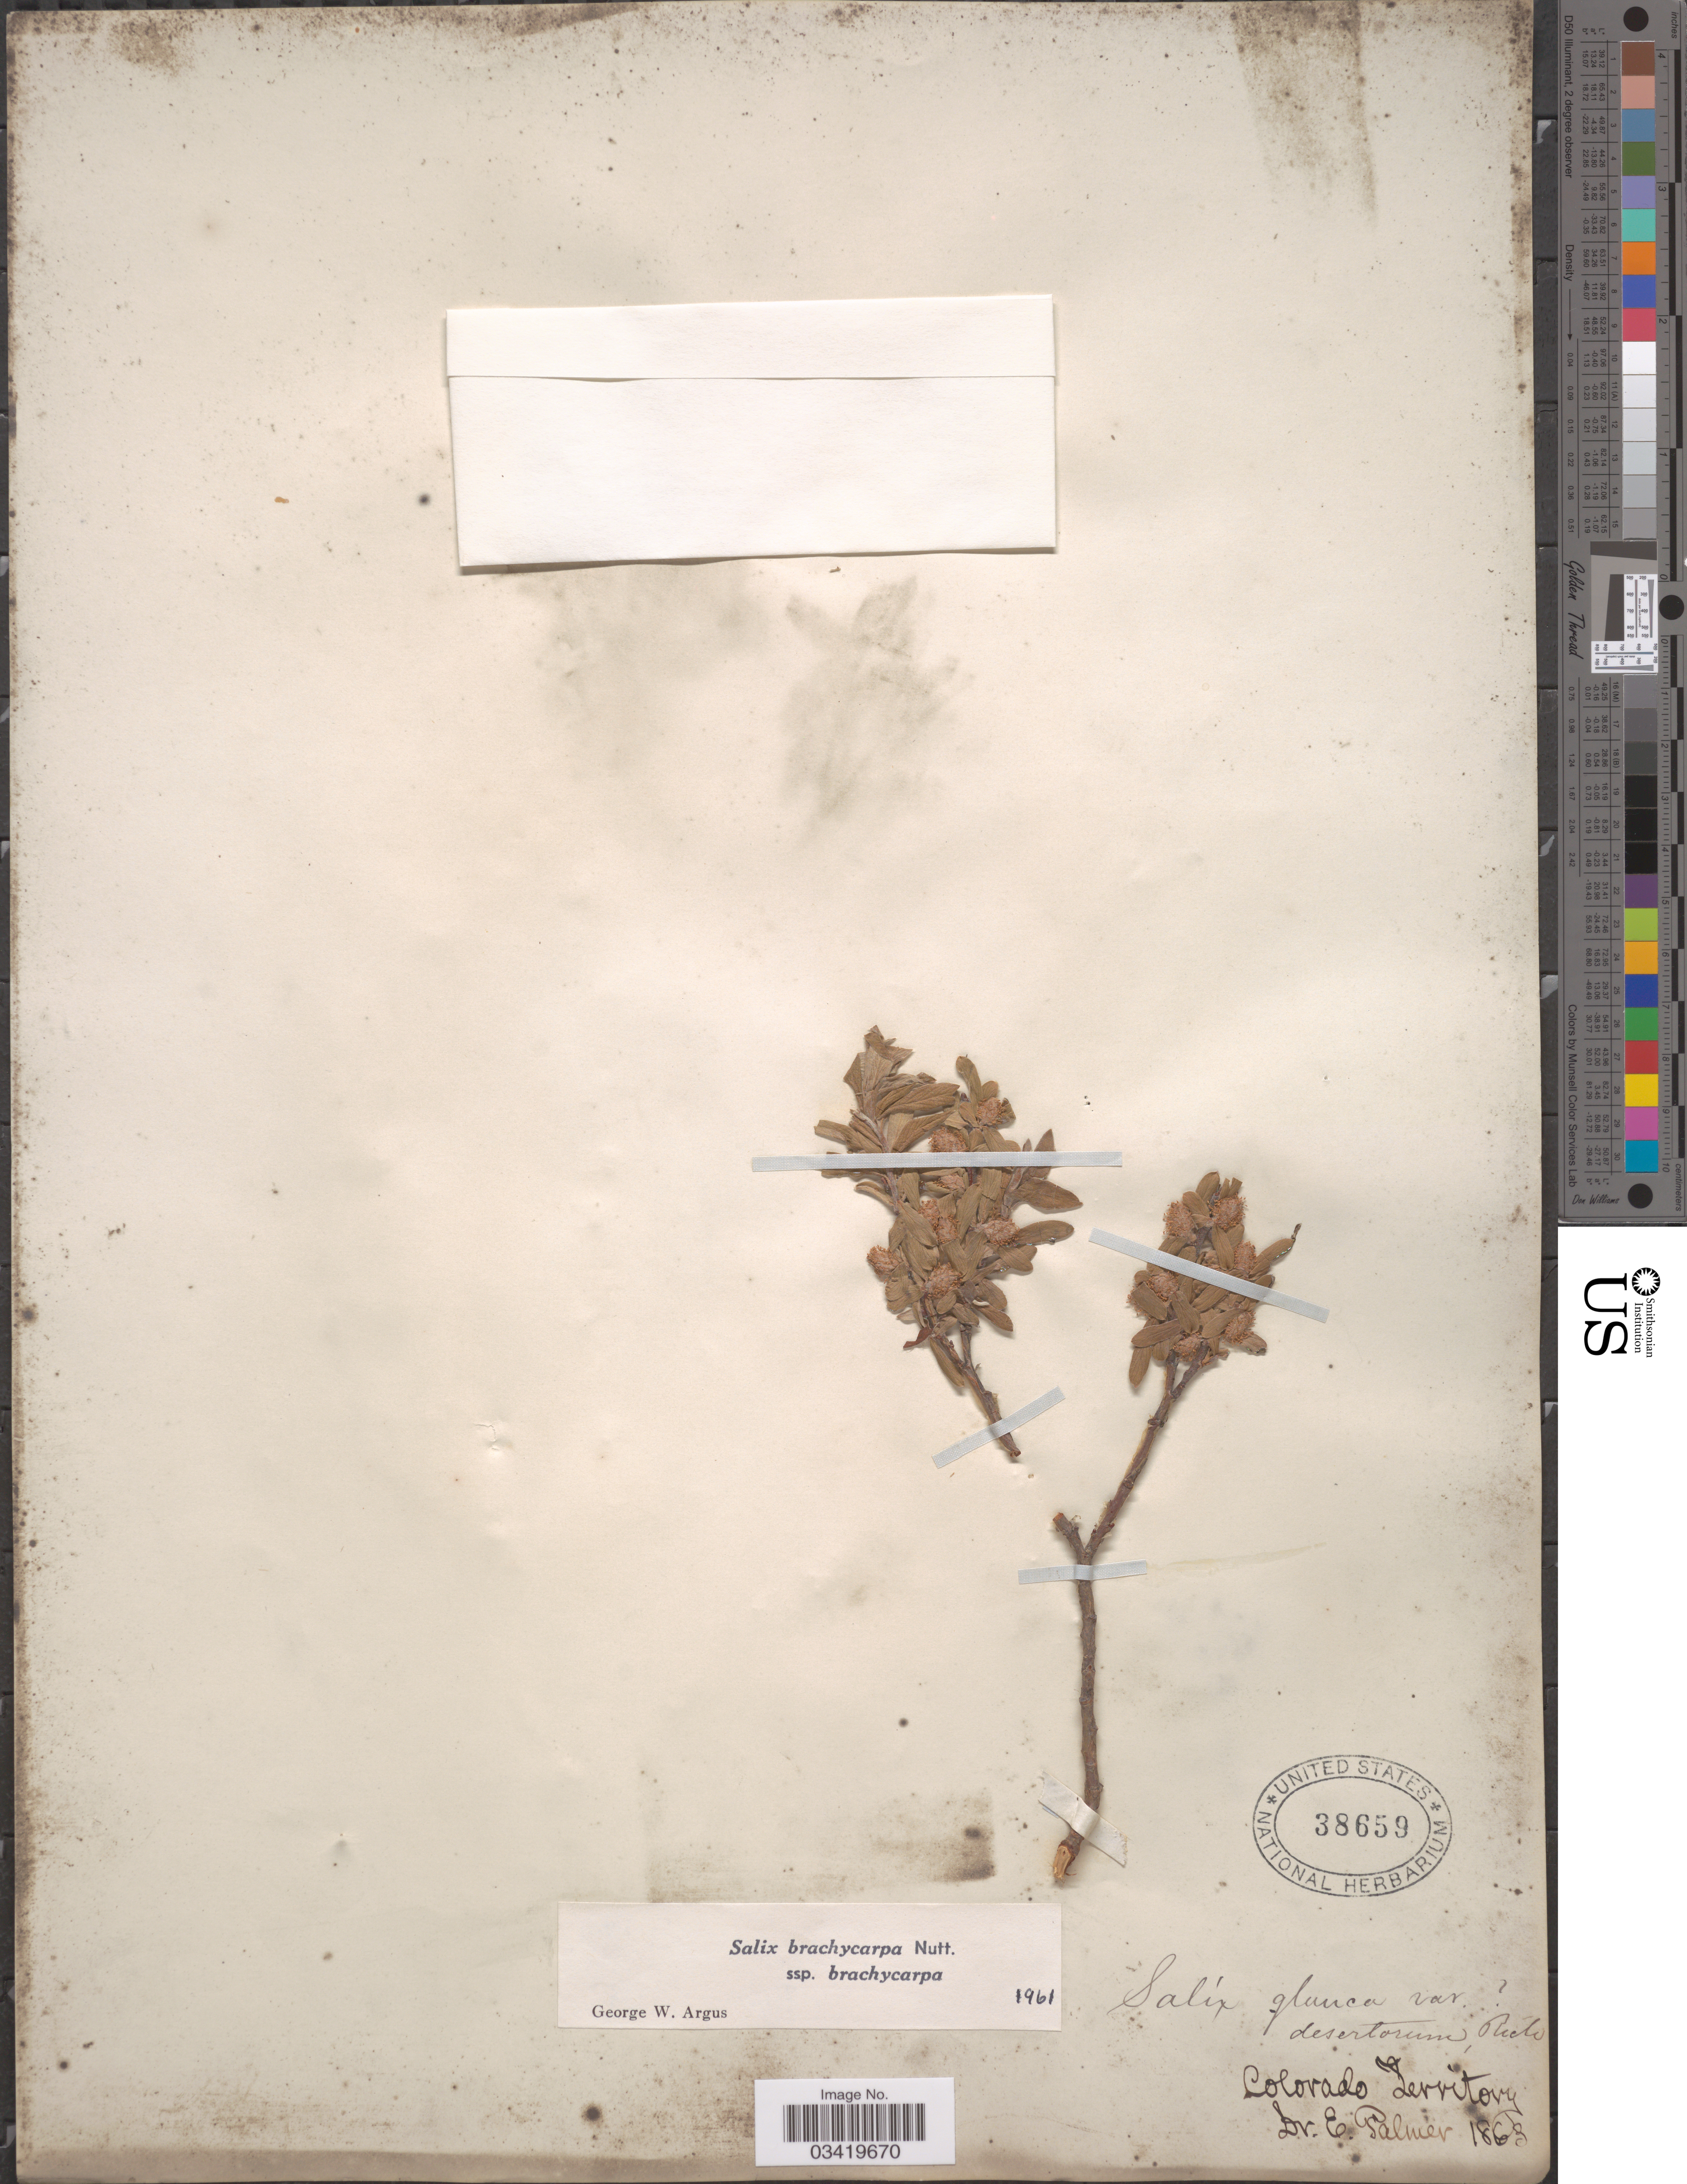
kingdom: Plantae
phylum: Tracheophyta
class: Magnoliopsida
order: Malpighiales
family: Salicaceae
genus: Salix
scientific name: Salix brachycarpa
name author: Nutt.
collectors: E. Palmer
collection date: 1863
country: United States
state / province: Colorado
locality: Colorado Territory.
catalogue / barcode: US 38659